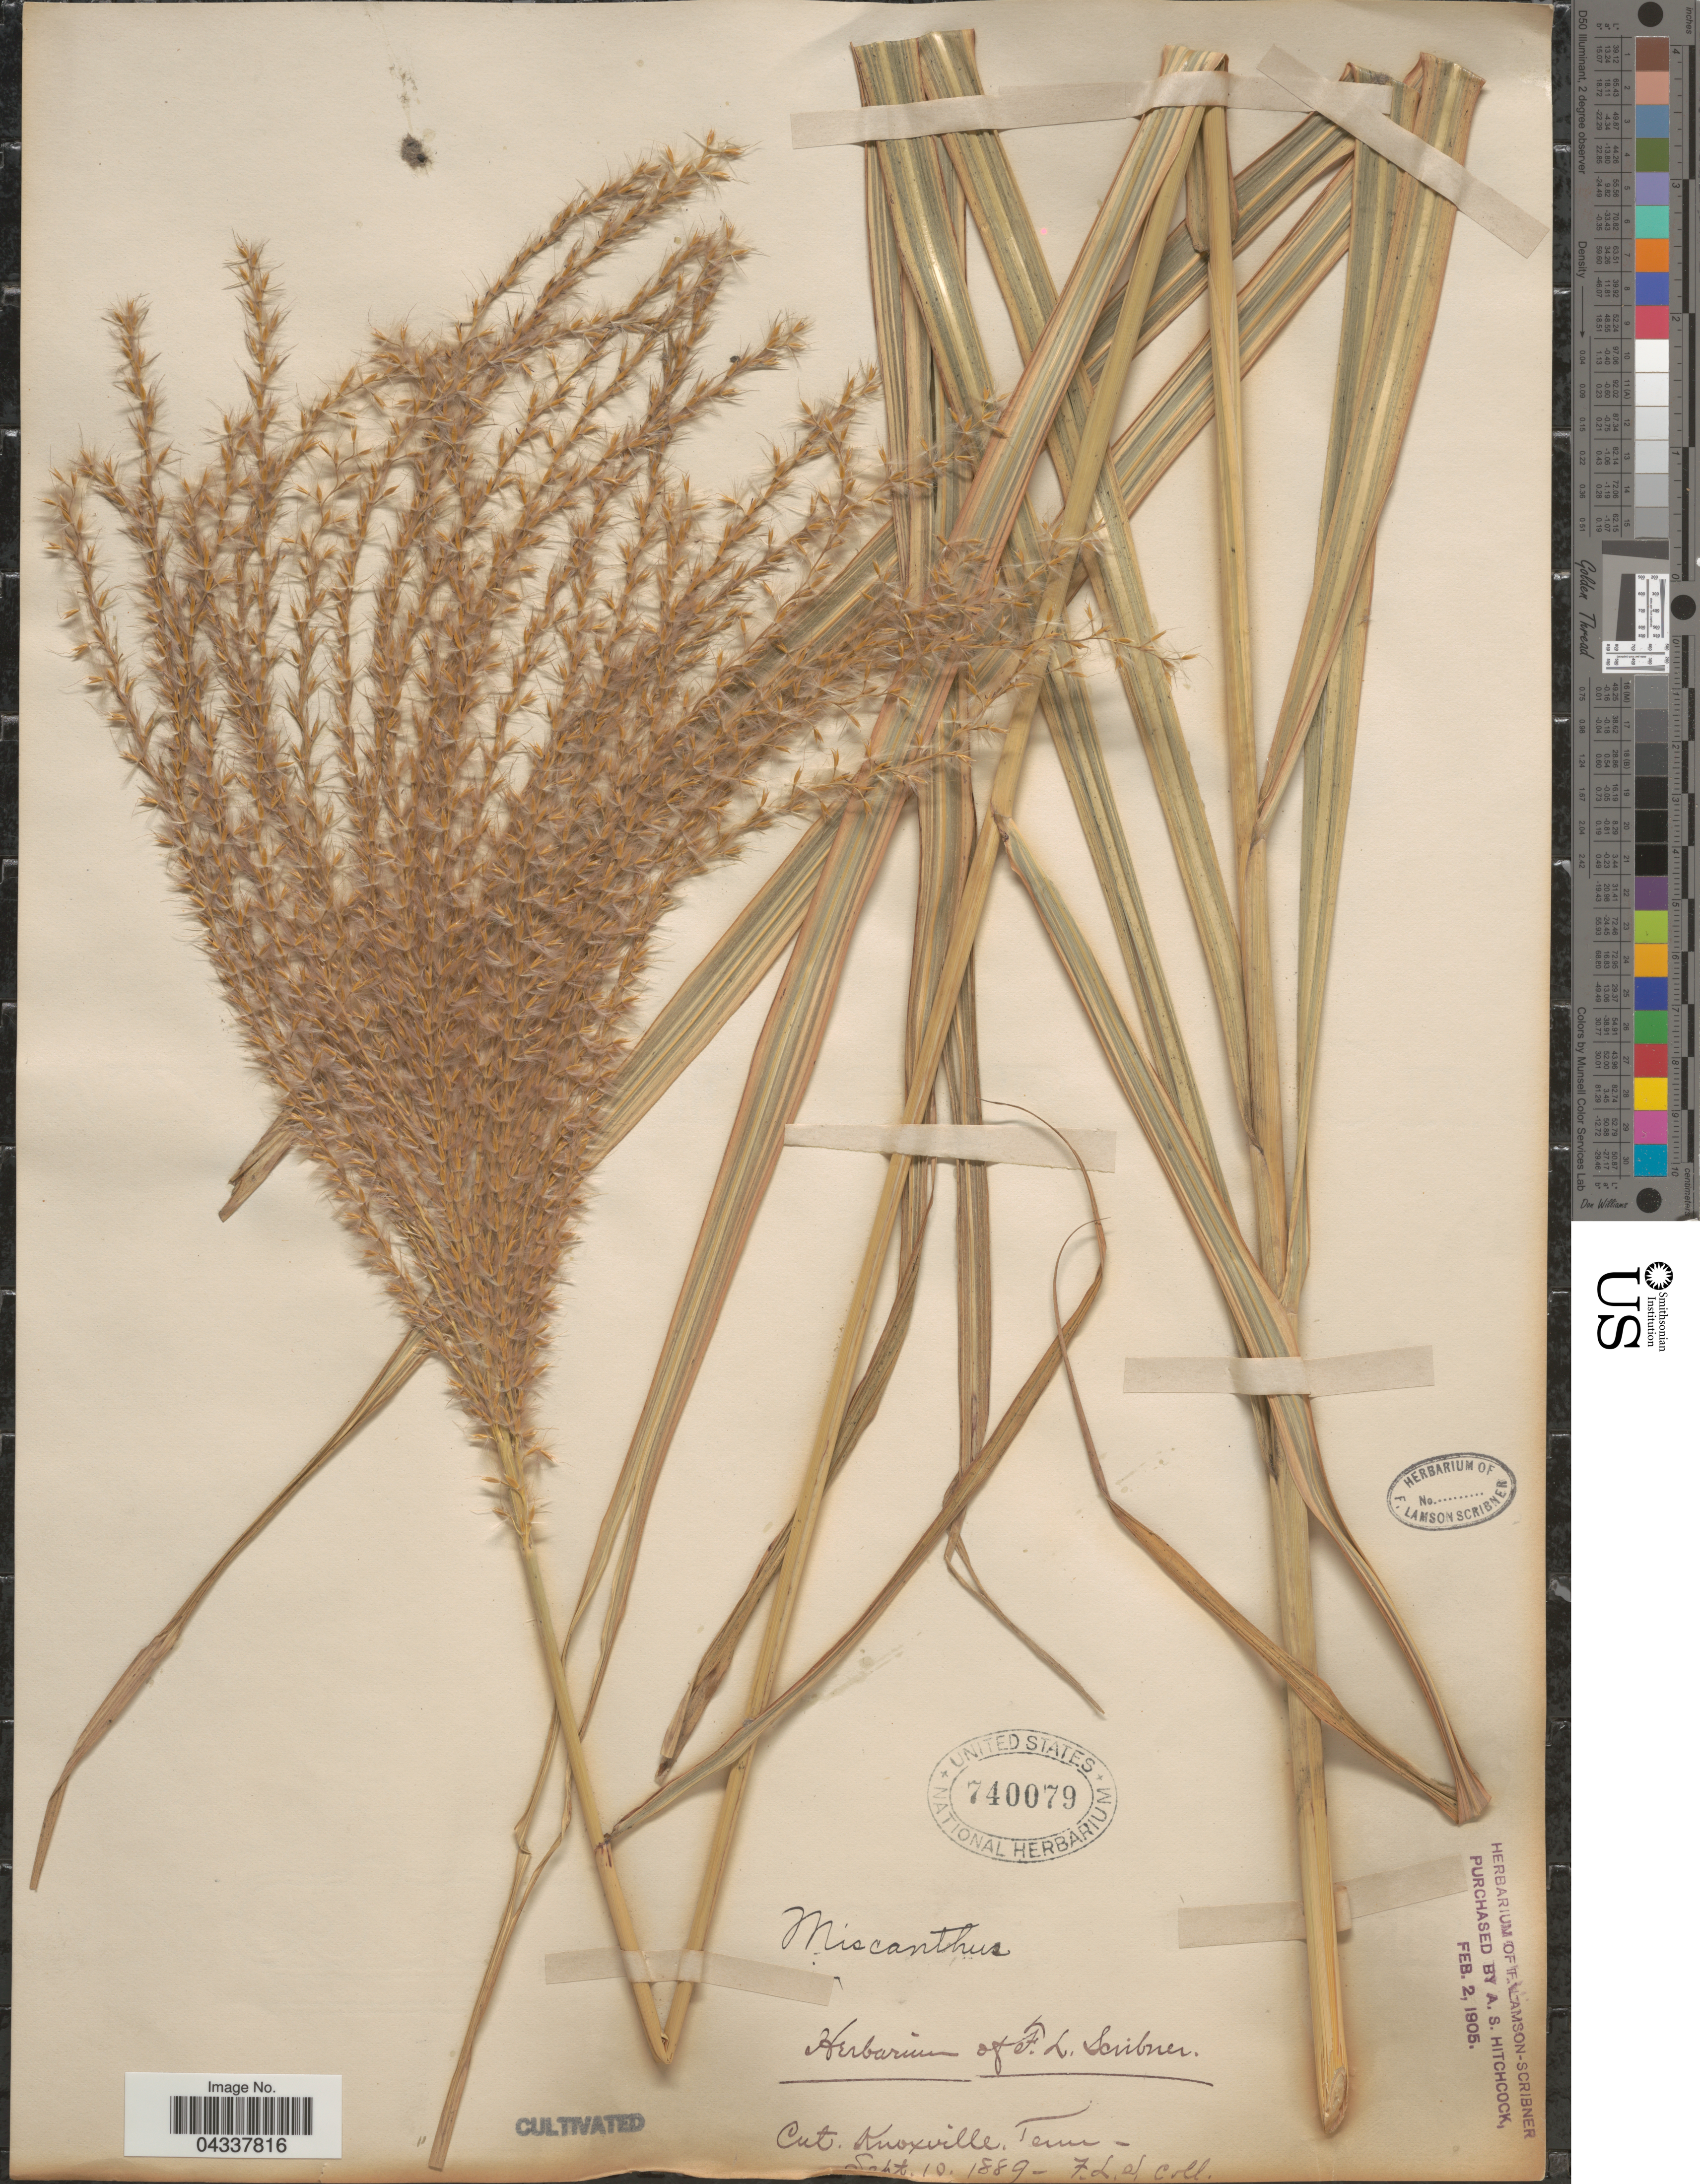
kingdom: Plantae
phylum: Tracheophyta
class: Liliopsida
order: Poales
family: Poaceae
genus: Miscanthus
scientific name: Miscanthus sinensis var. variegatus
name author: Beal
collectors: F. Lamson-Scribner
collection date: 1889-09-10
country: United States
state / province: Tennessee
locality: Knoxville.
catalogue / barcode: US 740079